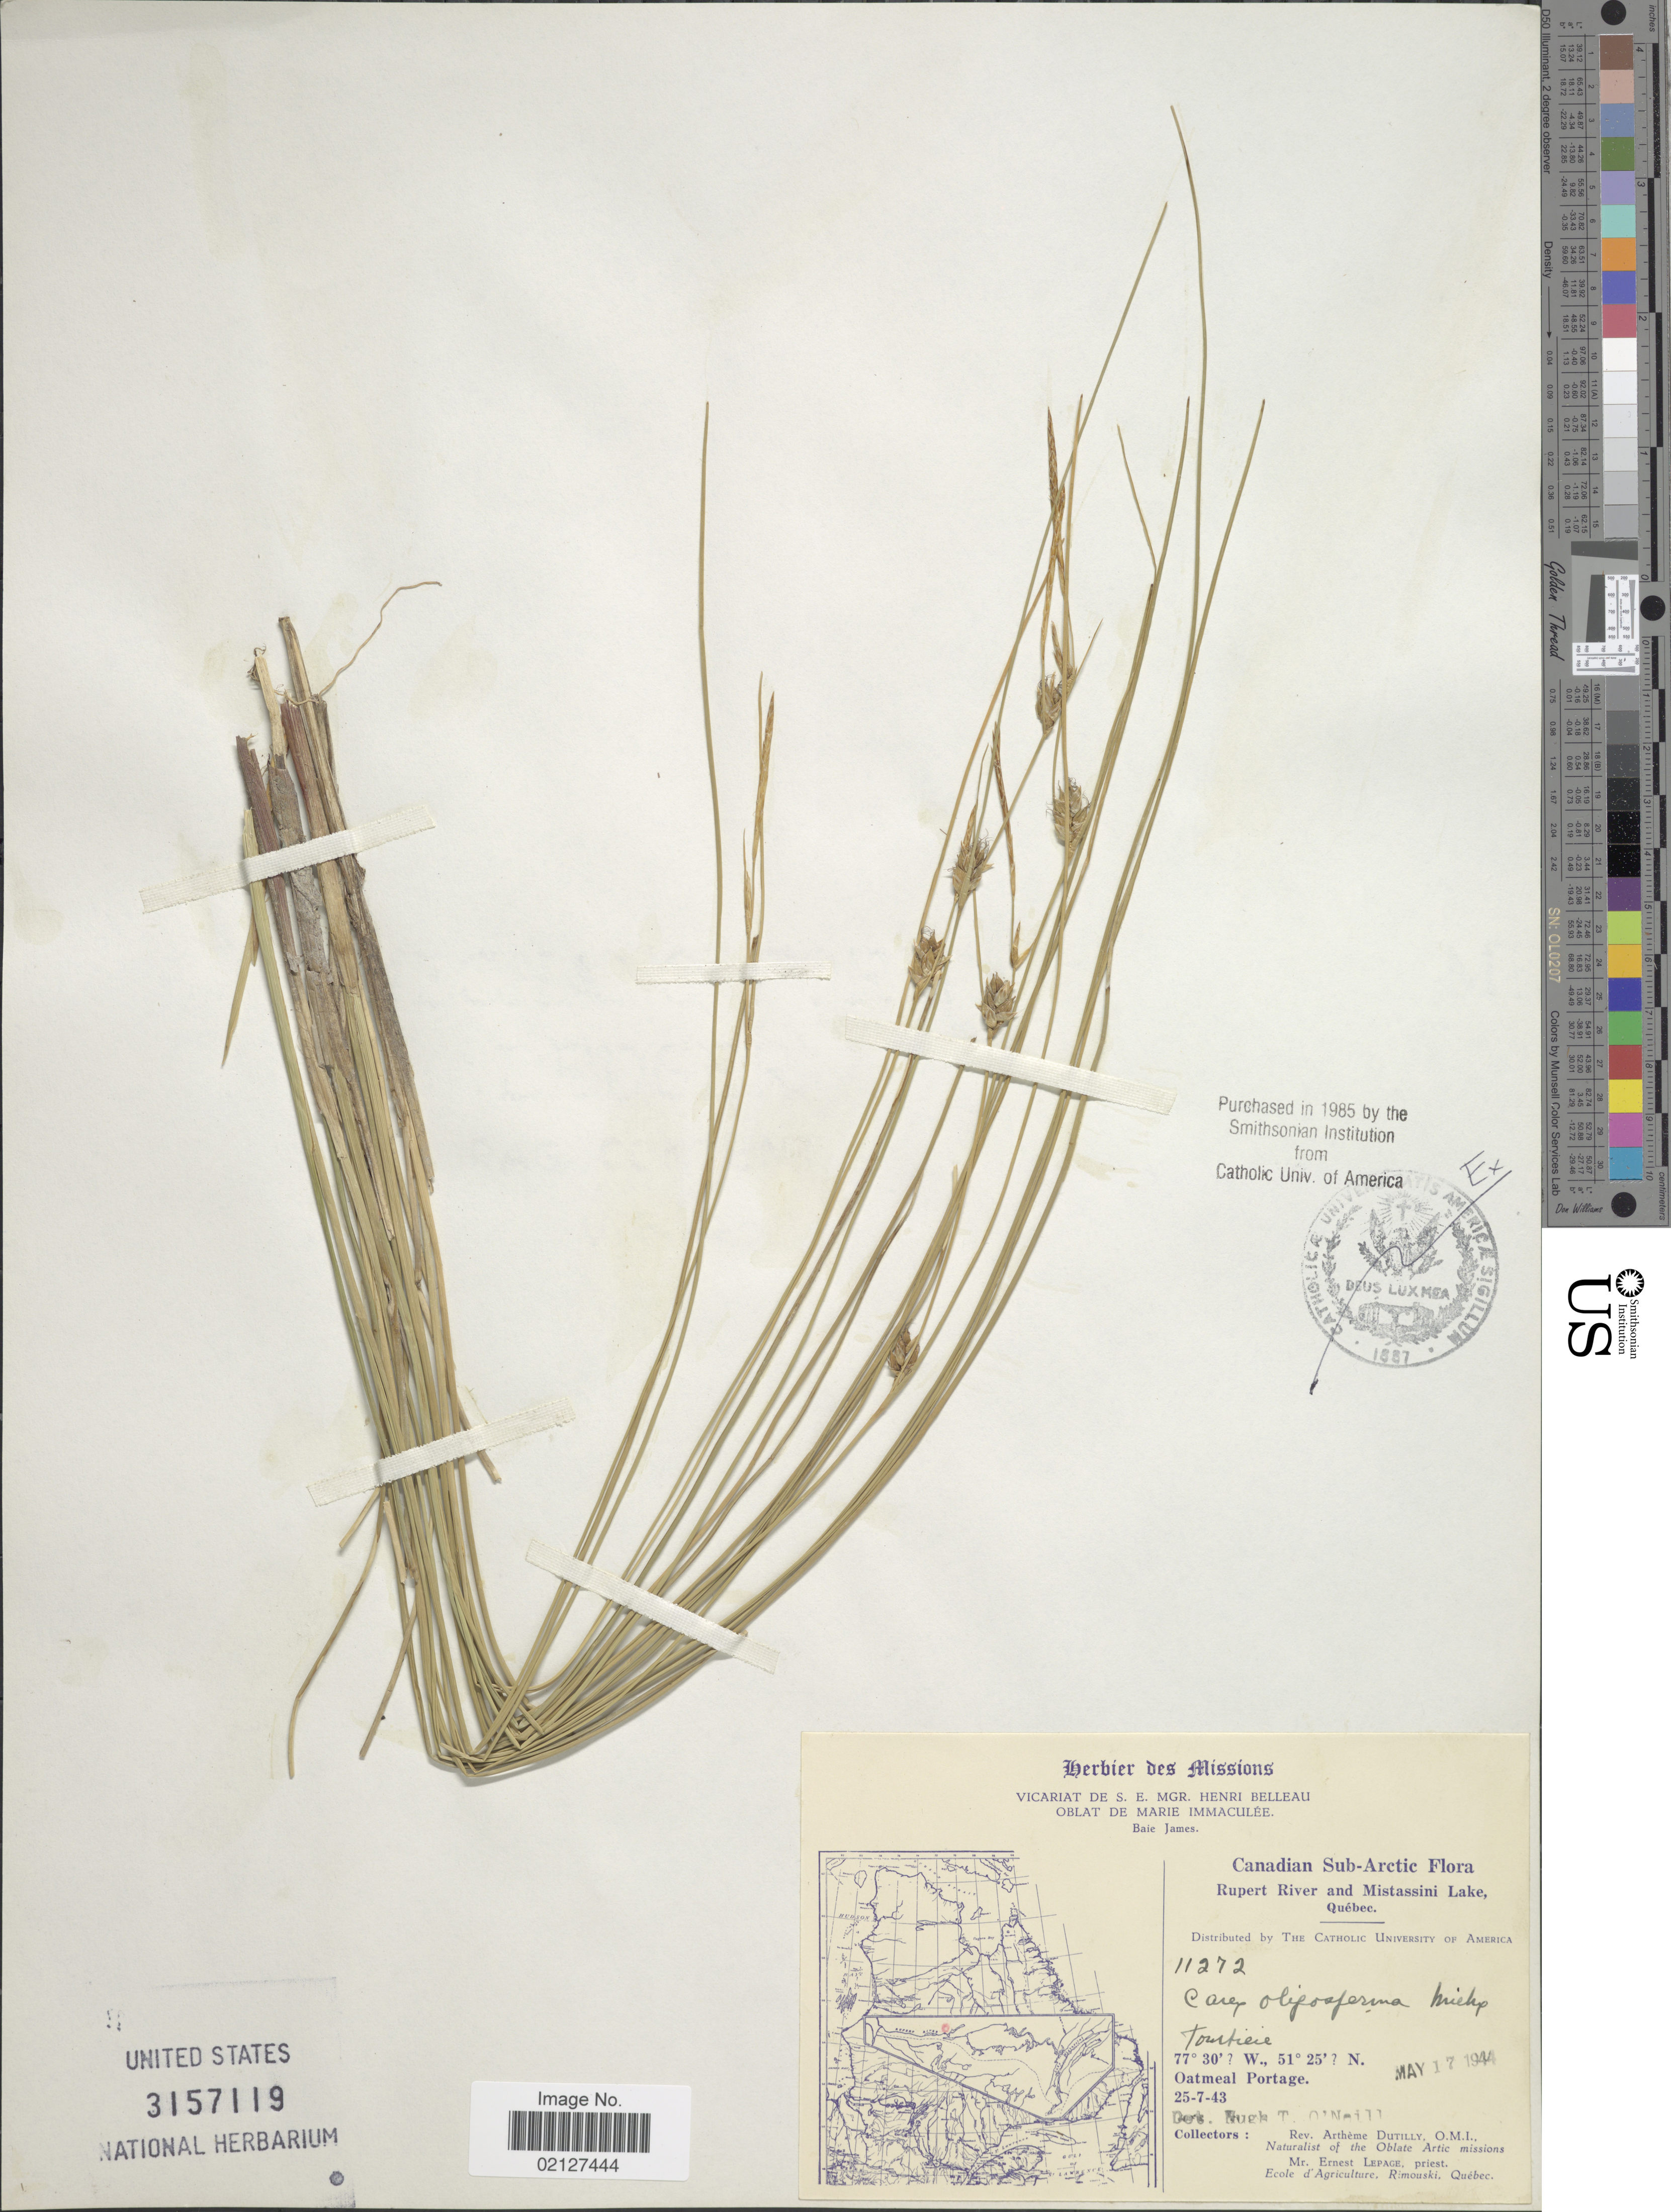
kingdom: Plantae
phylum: Tracheophyta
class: Liliopsida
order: Poales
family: Cyperaceae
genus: Carex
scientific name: Carex oligosperma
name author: Michx.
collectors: A. Dutilly & E. Lepage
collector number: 11272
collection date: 1944-05-17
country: Canada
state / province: Quebec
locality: Canadian Sub-Arctic Lake, Rupert River and Mistassini Lake, Oatmeal Portage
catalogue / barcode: US 3157119